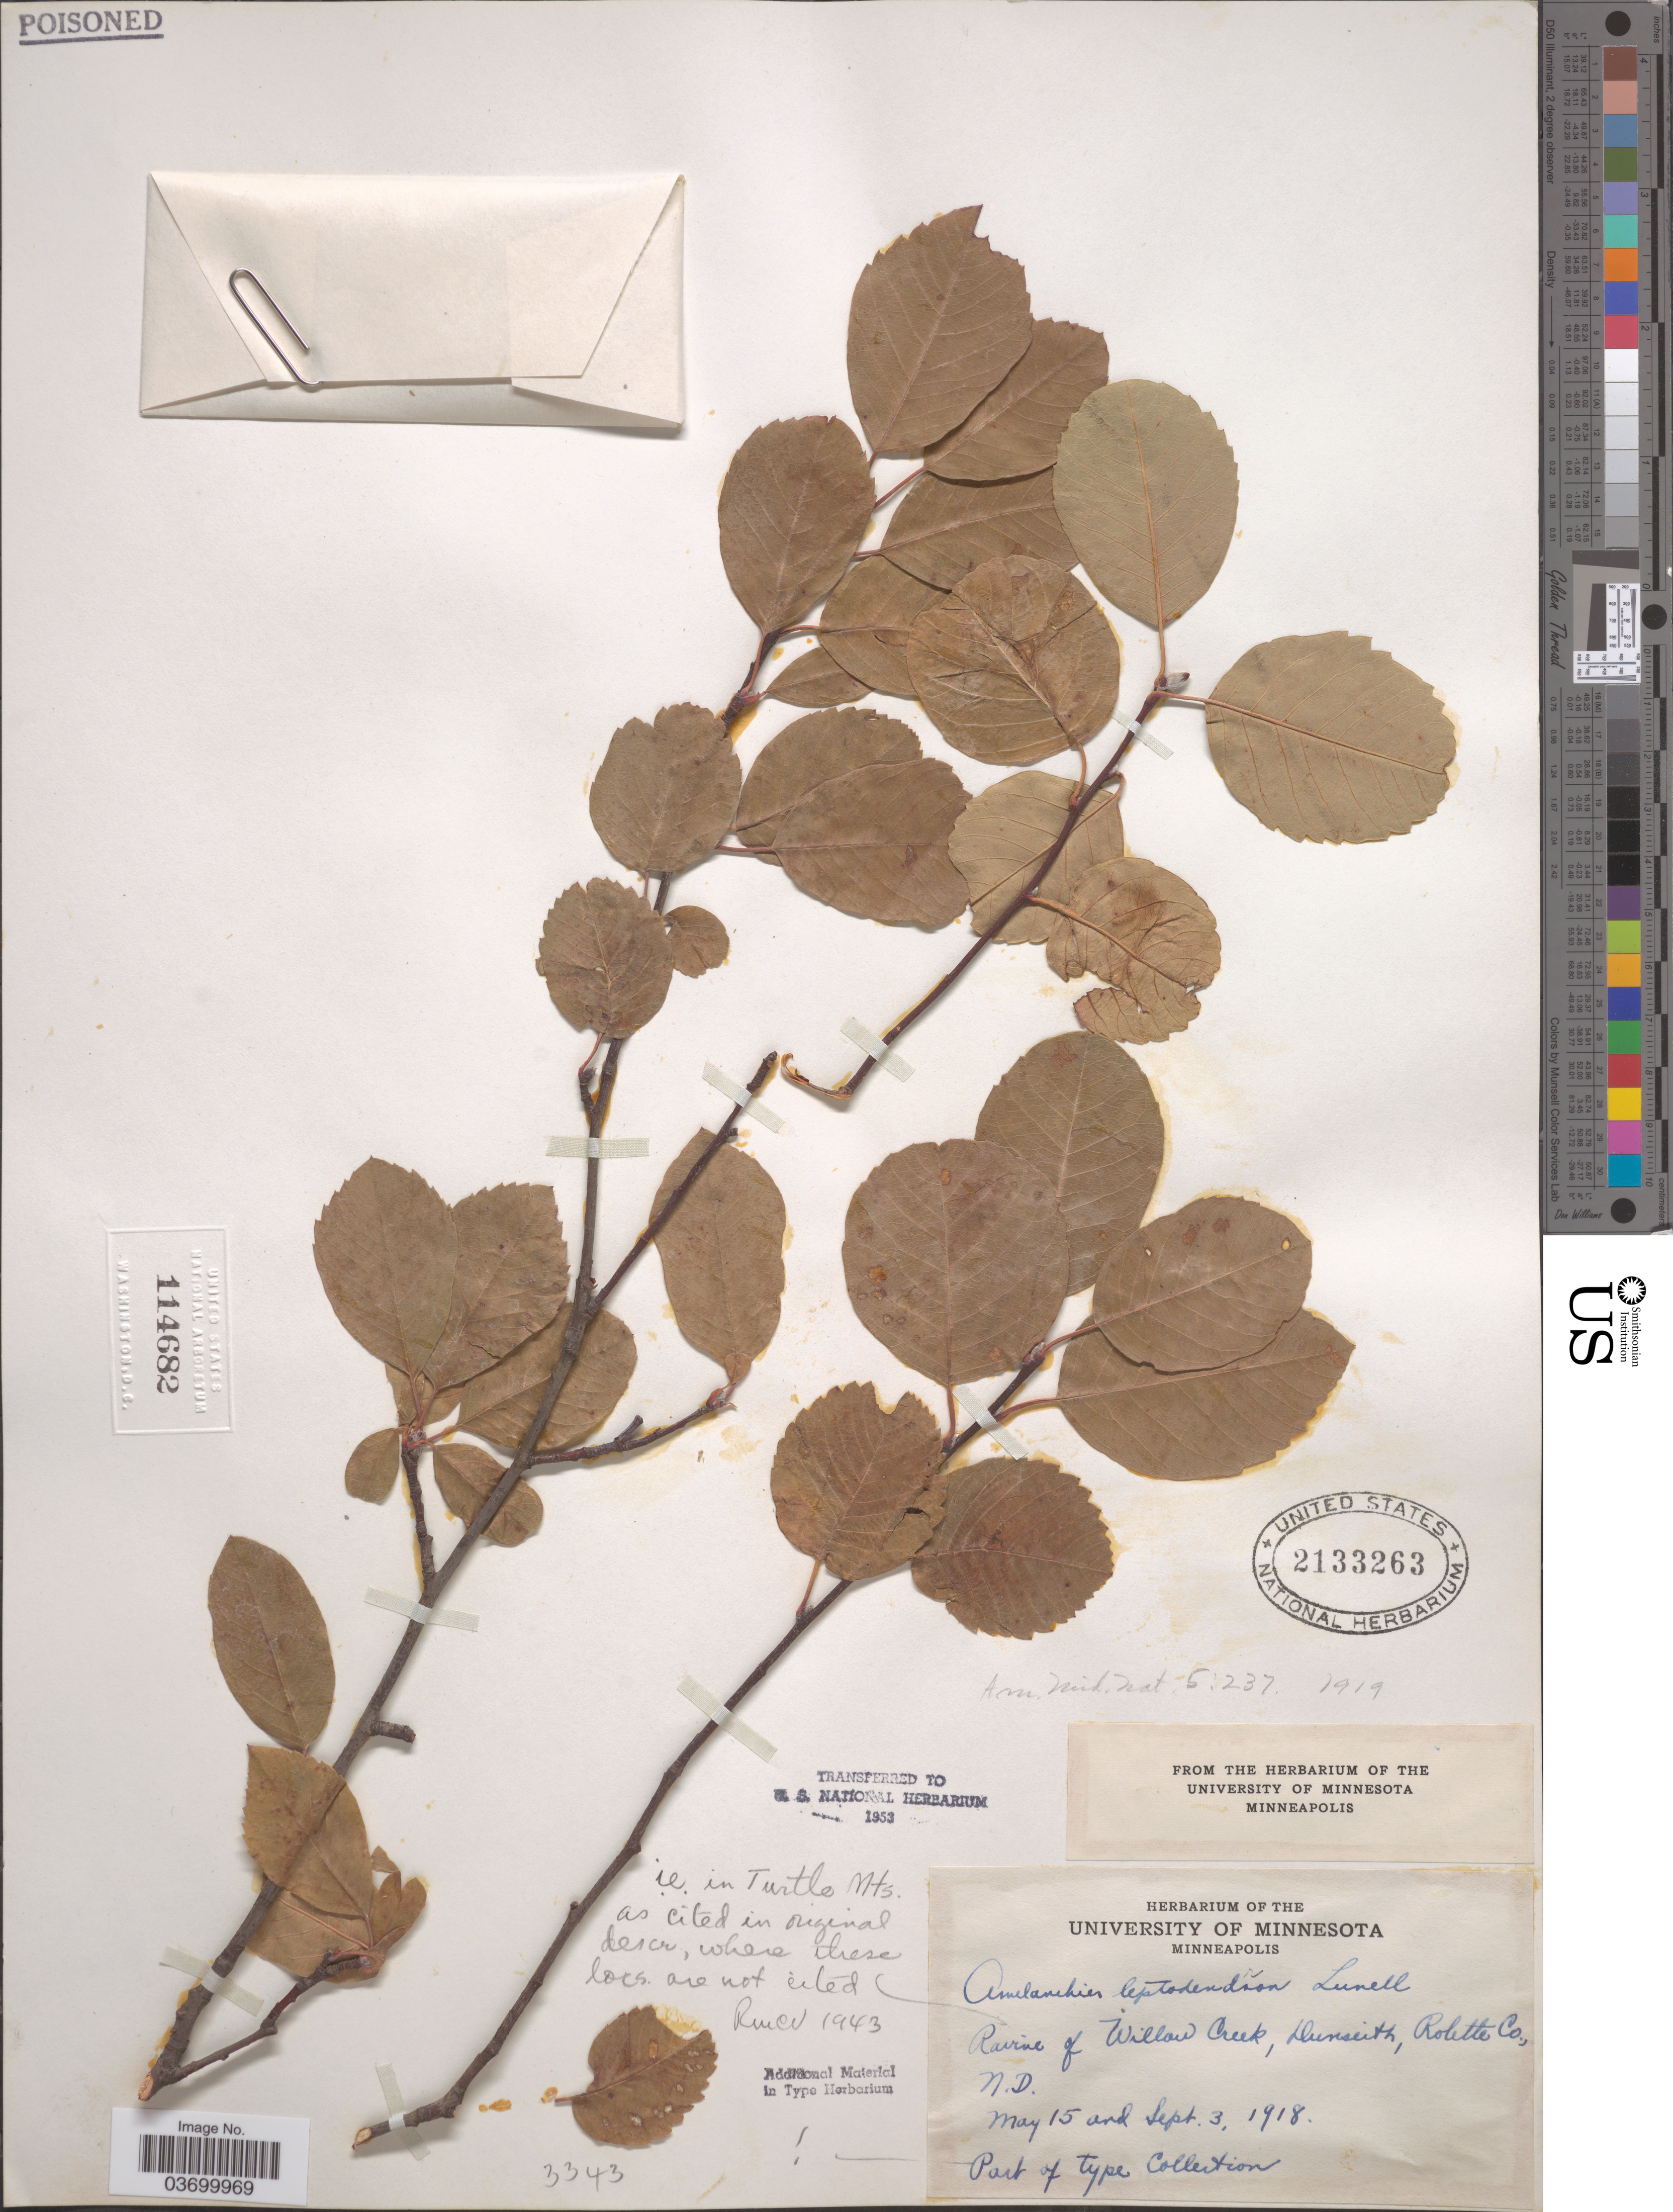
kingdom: Plantae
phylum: Tracheophyta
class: Magnoliopsida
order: Rosales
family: Rosaceae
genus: Amelanchier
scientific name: Amelanchier alnifolia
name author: (Nutt.) Nutt. ex M. Roem.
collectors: ex Herb. University of Minnesota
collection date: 1918-05-15/1918-09-03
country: United States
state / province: North Dakota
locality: Ravine of Willow Creek, Dunseith, Rolette Co.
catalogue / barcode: US 2133263